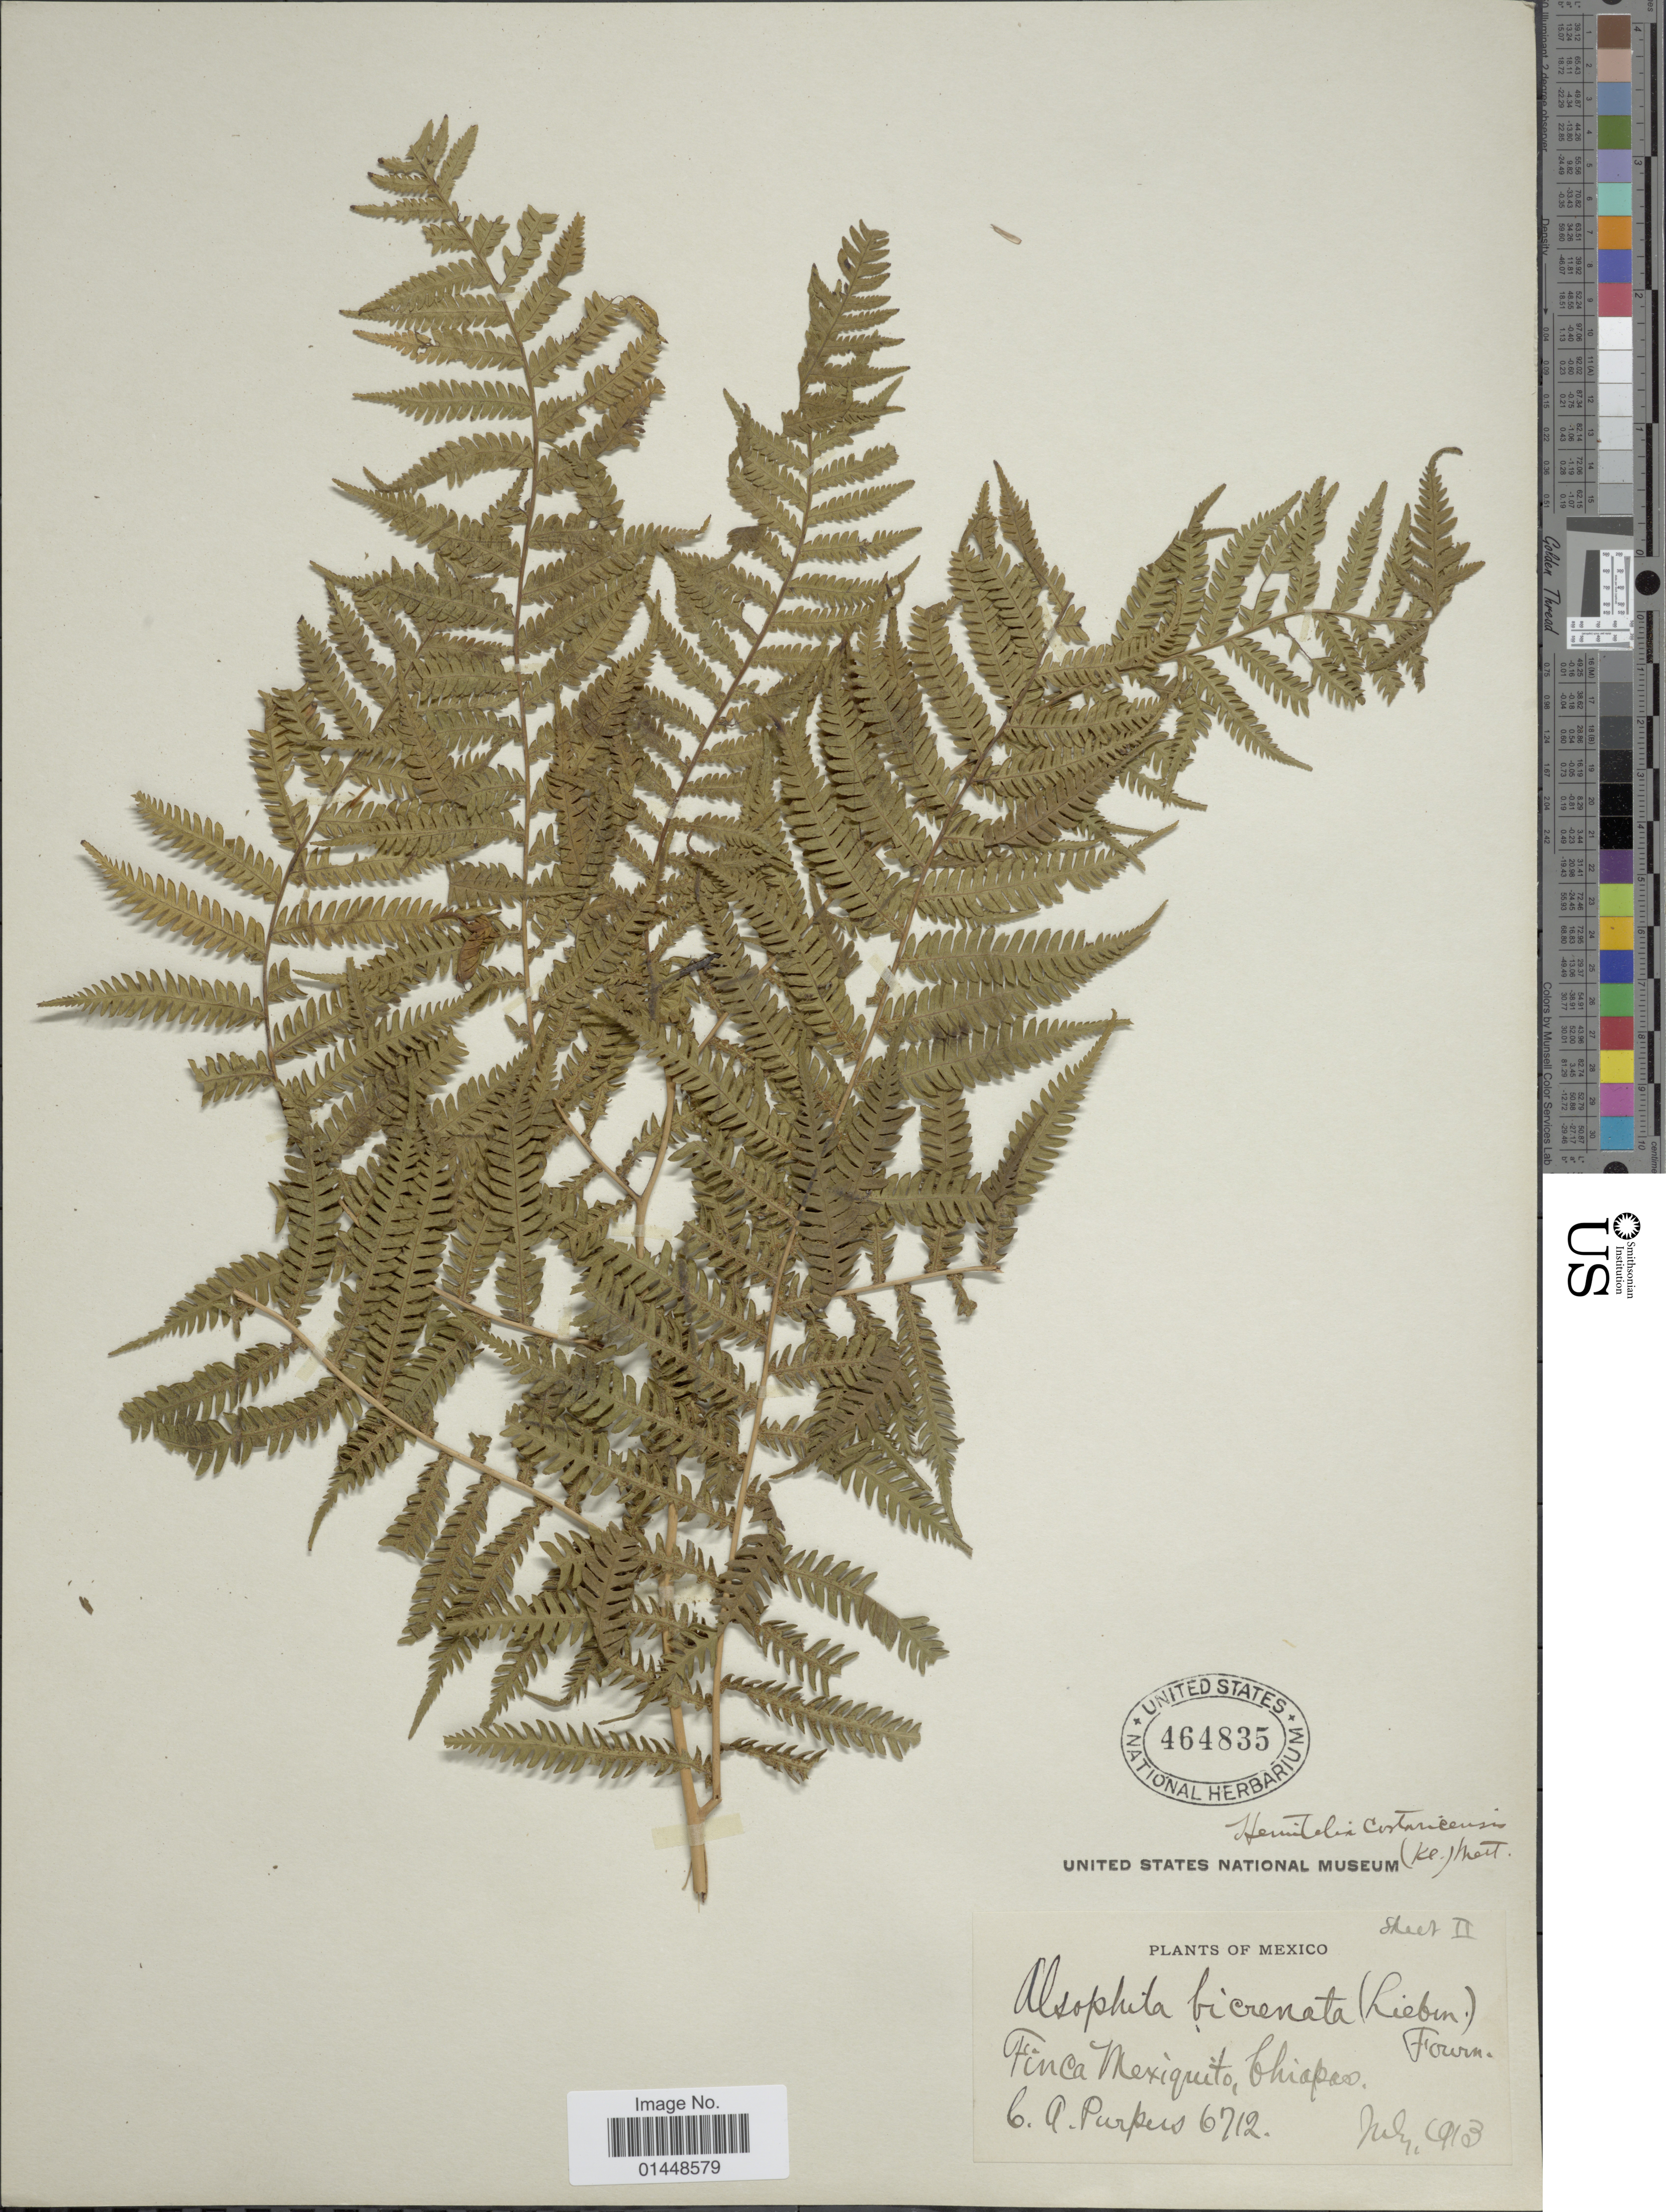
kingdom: Plantae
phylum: Tracheophyta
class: Polypodiopsida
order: Cyatheales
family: Cyatheaceae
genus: Cyathea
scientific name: Cyathea costaricensis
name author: (Kuhn) Domin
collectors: C. A. Purpus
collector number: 6712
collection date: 1913-07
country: Mexico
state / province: Chiapas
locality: Finca Mexiquito, Chiapas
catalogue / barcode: US 464835